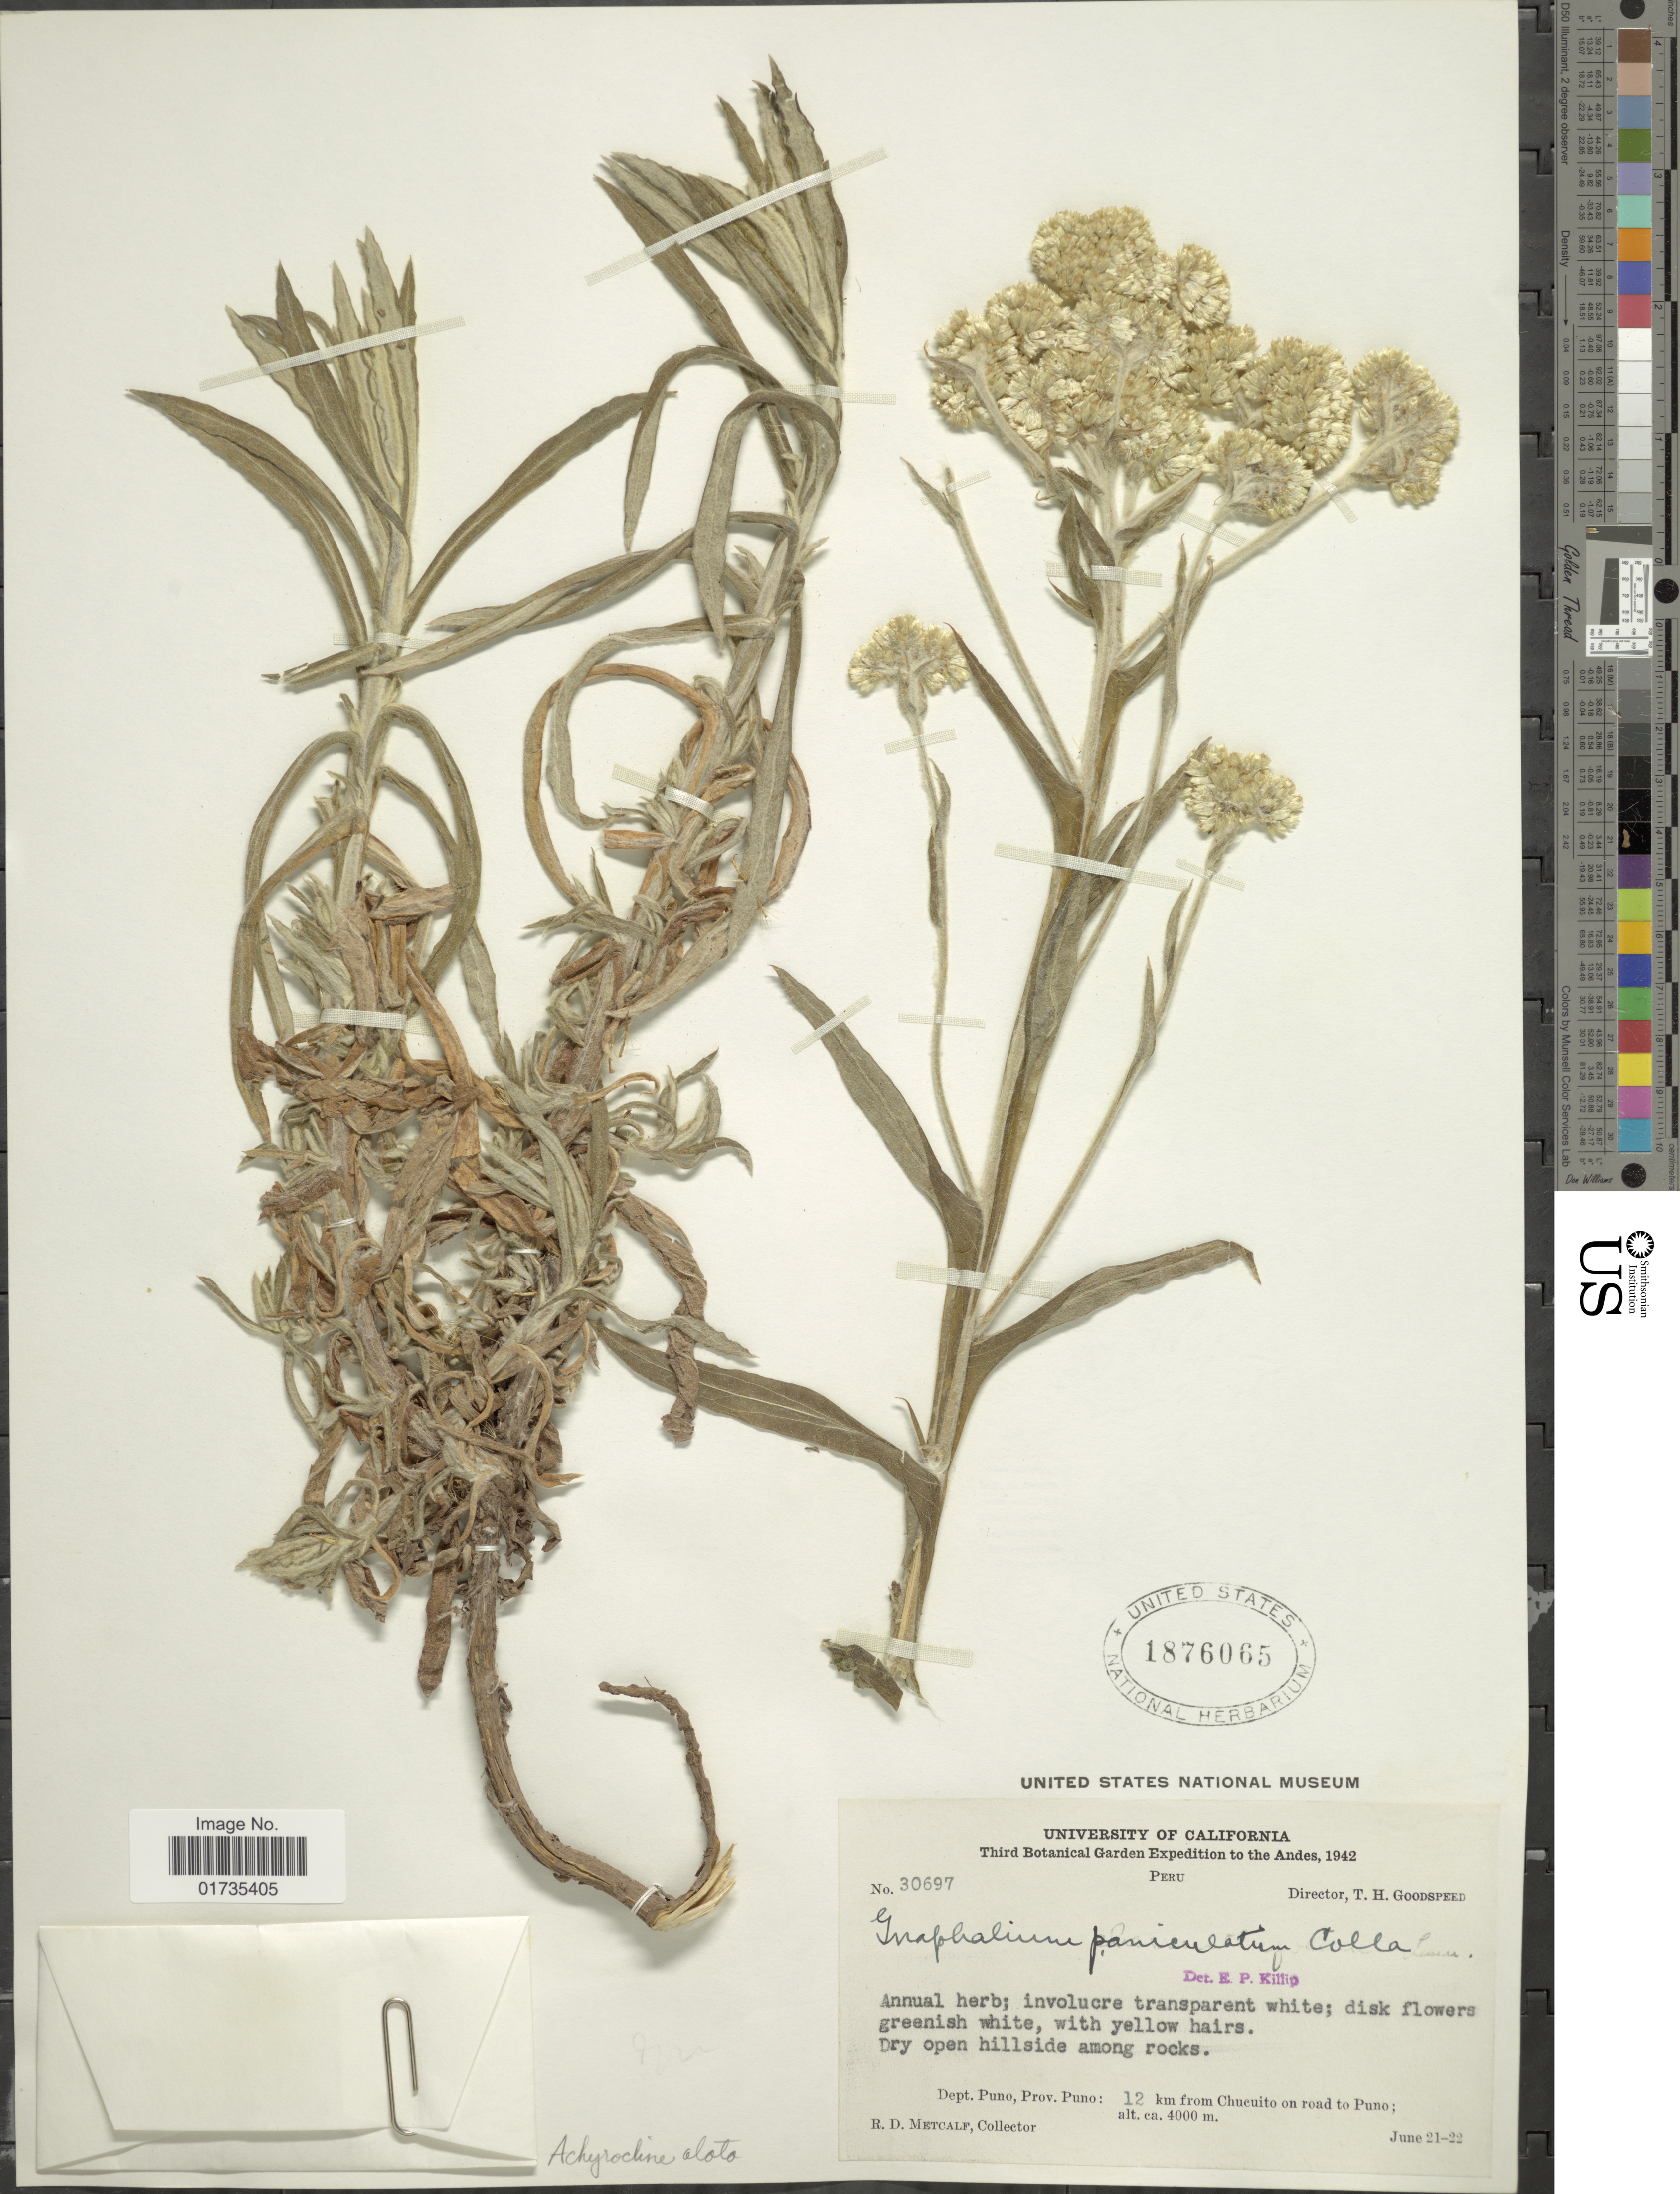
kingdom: Plantae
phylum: Tracheophyta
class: Magnoliopsida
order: Asterales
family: Asteraceae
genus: Achyrocline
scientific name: Achyrocline alata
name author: (Kunth) DC.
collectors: R. D. Metcalf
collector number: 30697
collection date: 1942-06-21/1942-06-22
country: Peru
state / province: Puno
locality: Dept. Puno, Prov. Puno: 12 km from Chucuito on road to Puno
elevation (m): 4000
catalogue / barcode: US 1876065